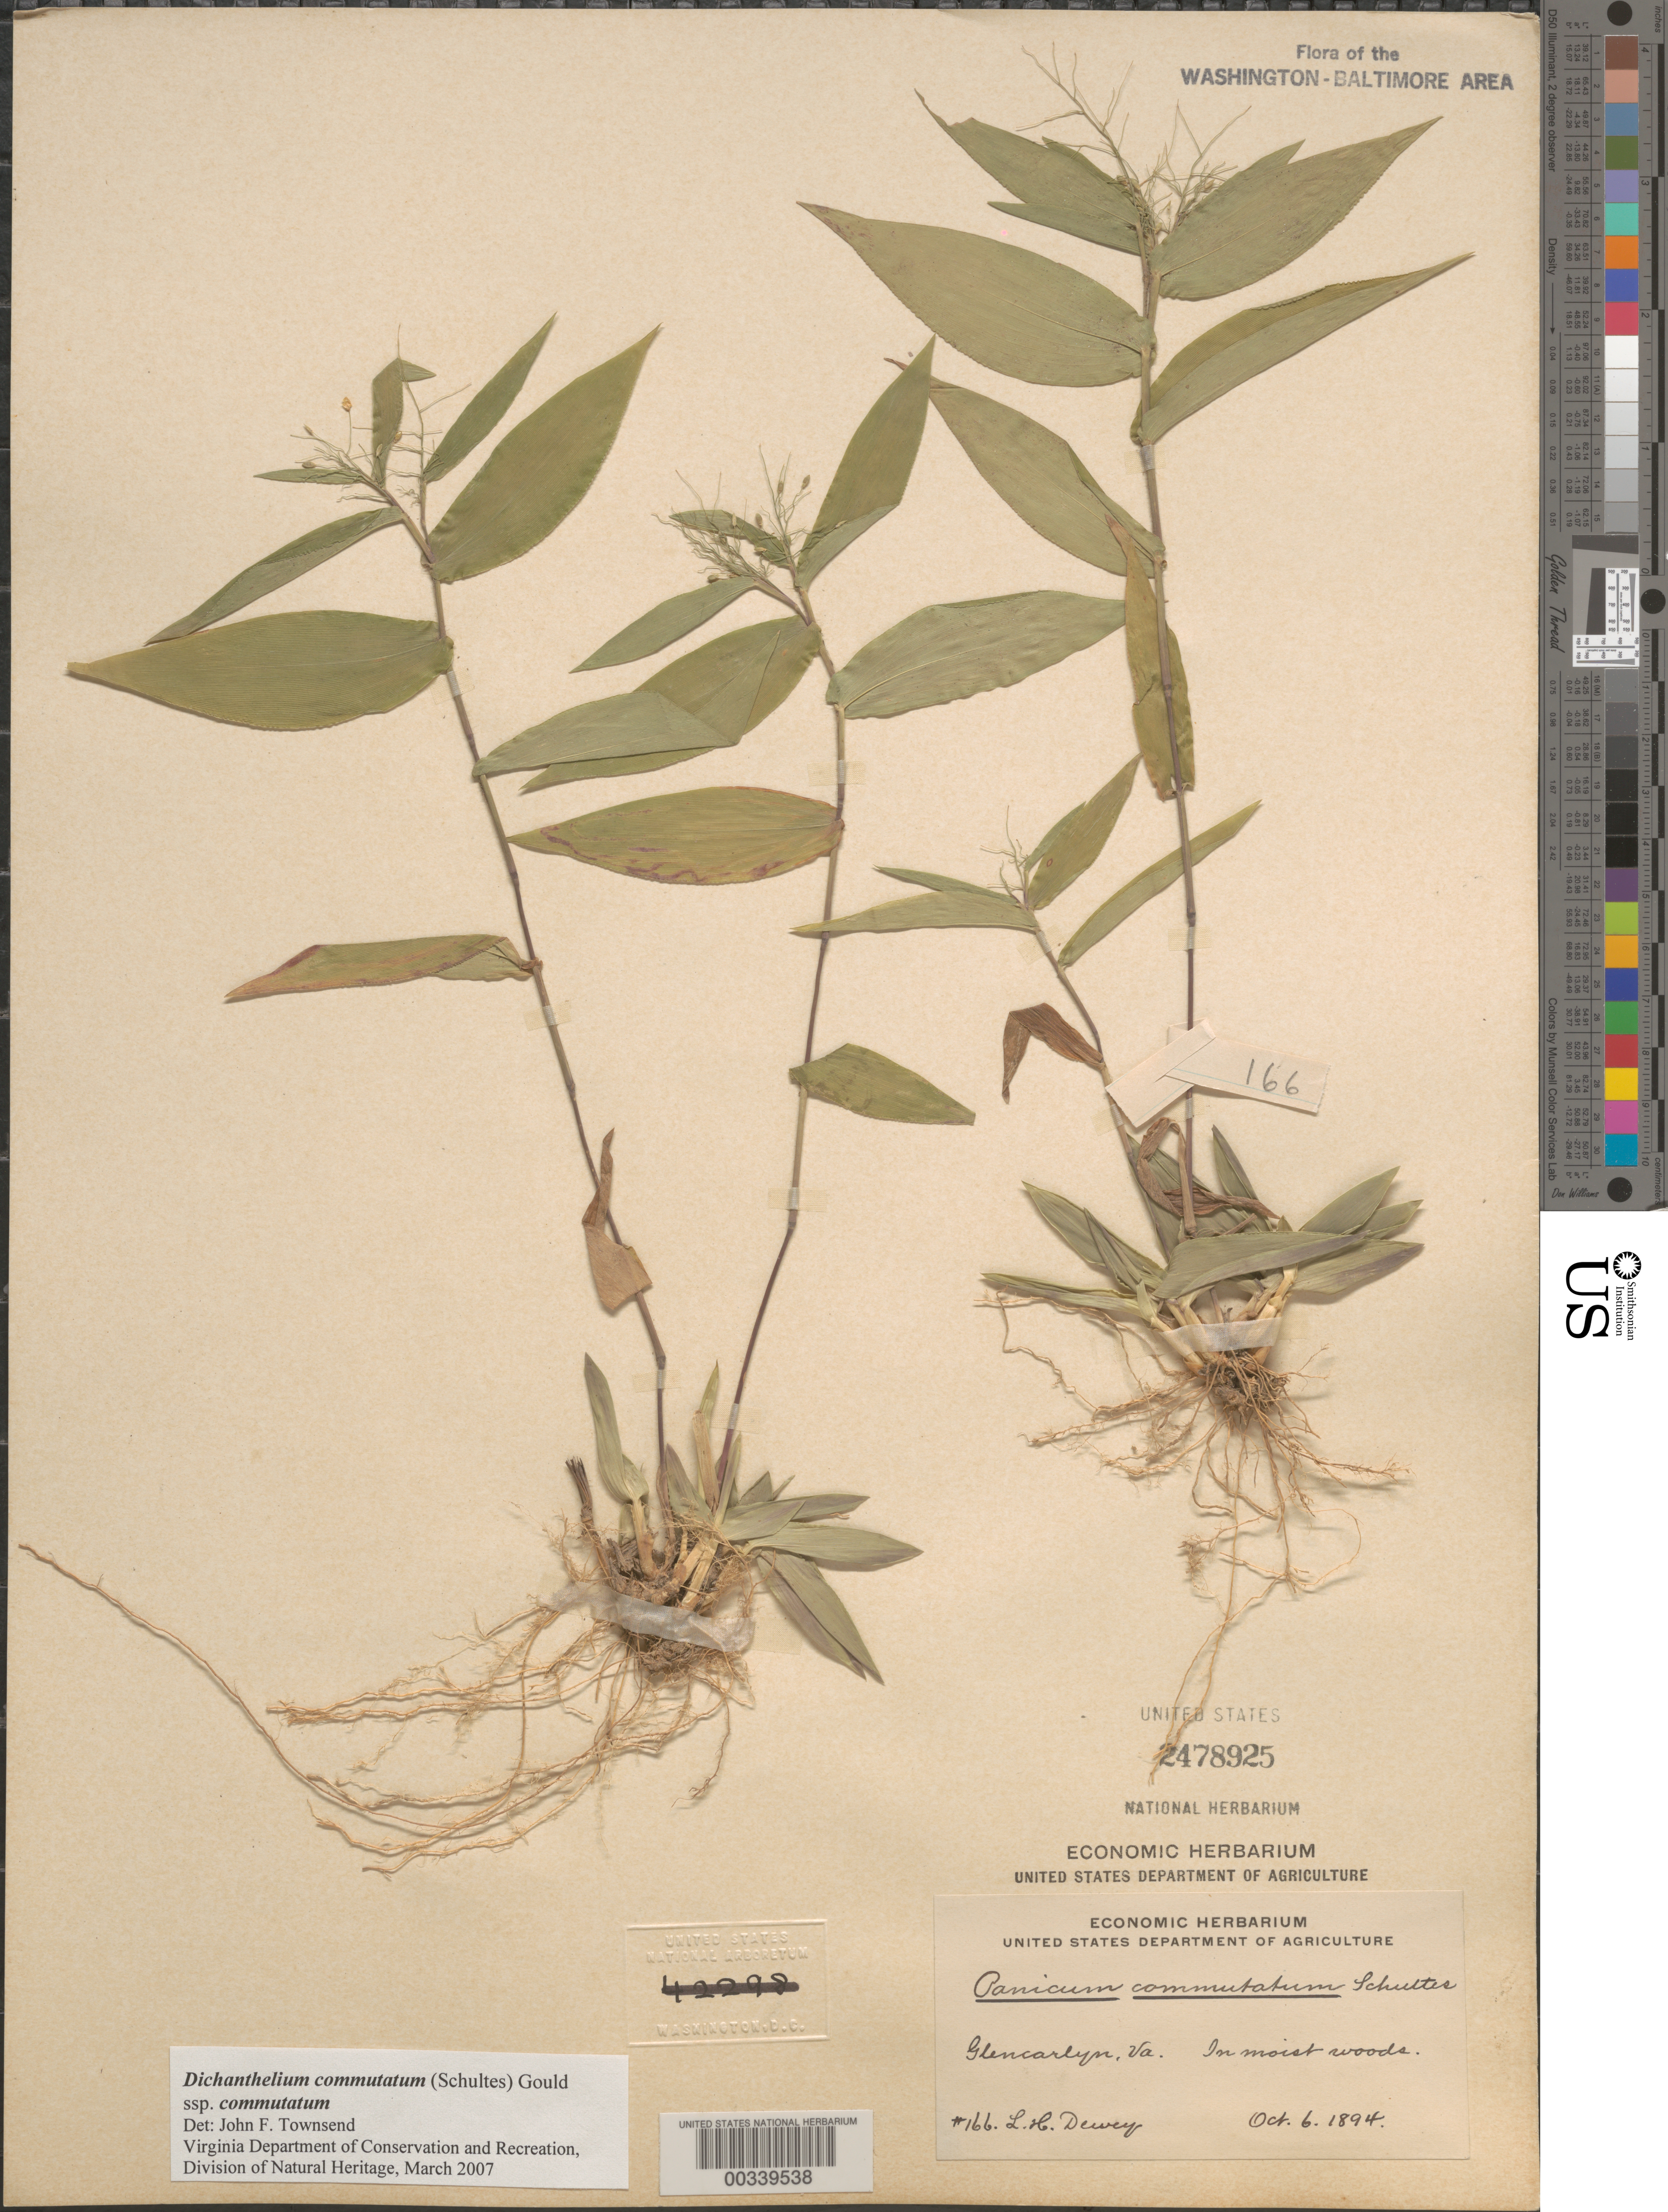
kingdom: Plantae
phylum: Tracheophyta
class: Liliopsida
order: Poales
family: Poaceae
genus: Dichanthelium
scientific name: Dichanthelium commutatum subsp. ashei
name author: (Ashe ex Schult.) Freckmann & Lelong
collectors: L. H. Dewey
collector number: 166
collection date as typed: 06 Oct 1894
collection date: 1894-10-06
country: United States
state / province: Virginia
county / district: Arlington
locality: Glencarlyn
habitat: Moist woods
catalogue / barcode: US 2478925